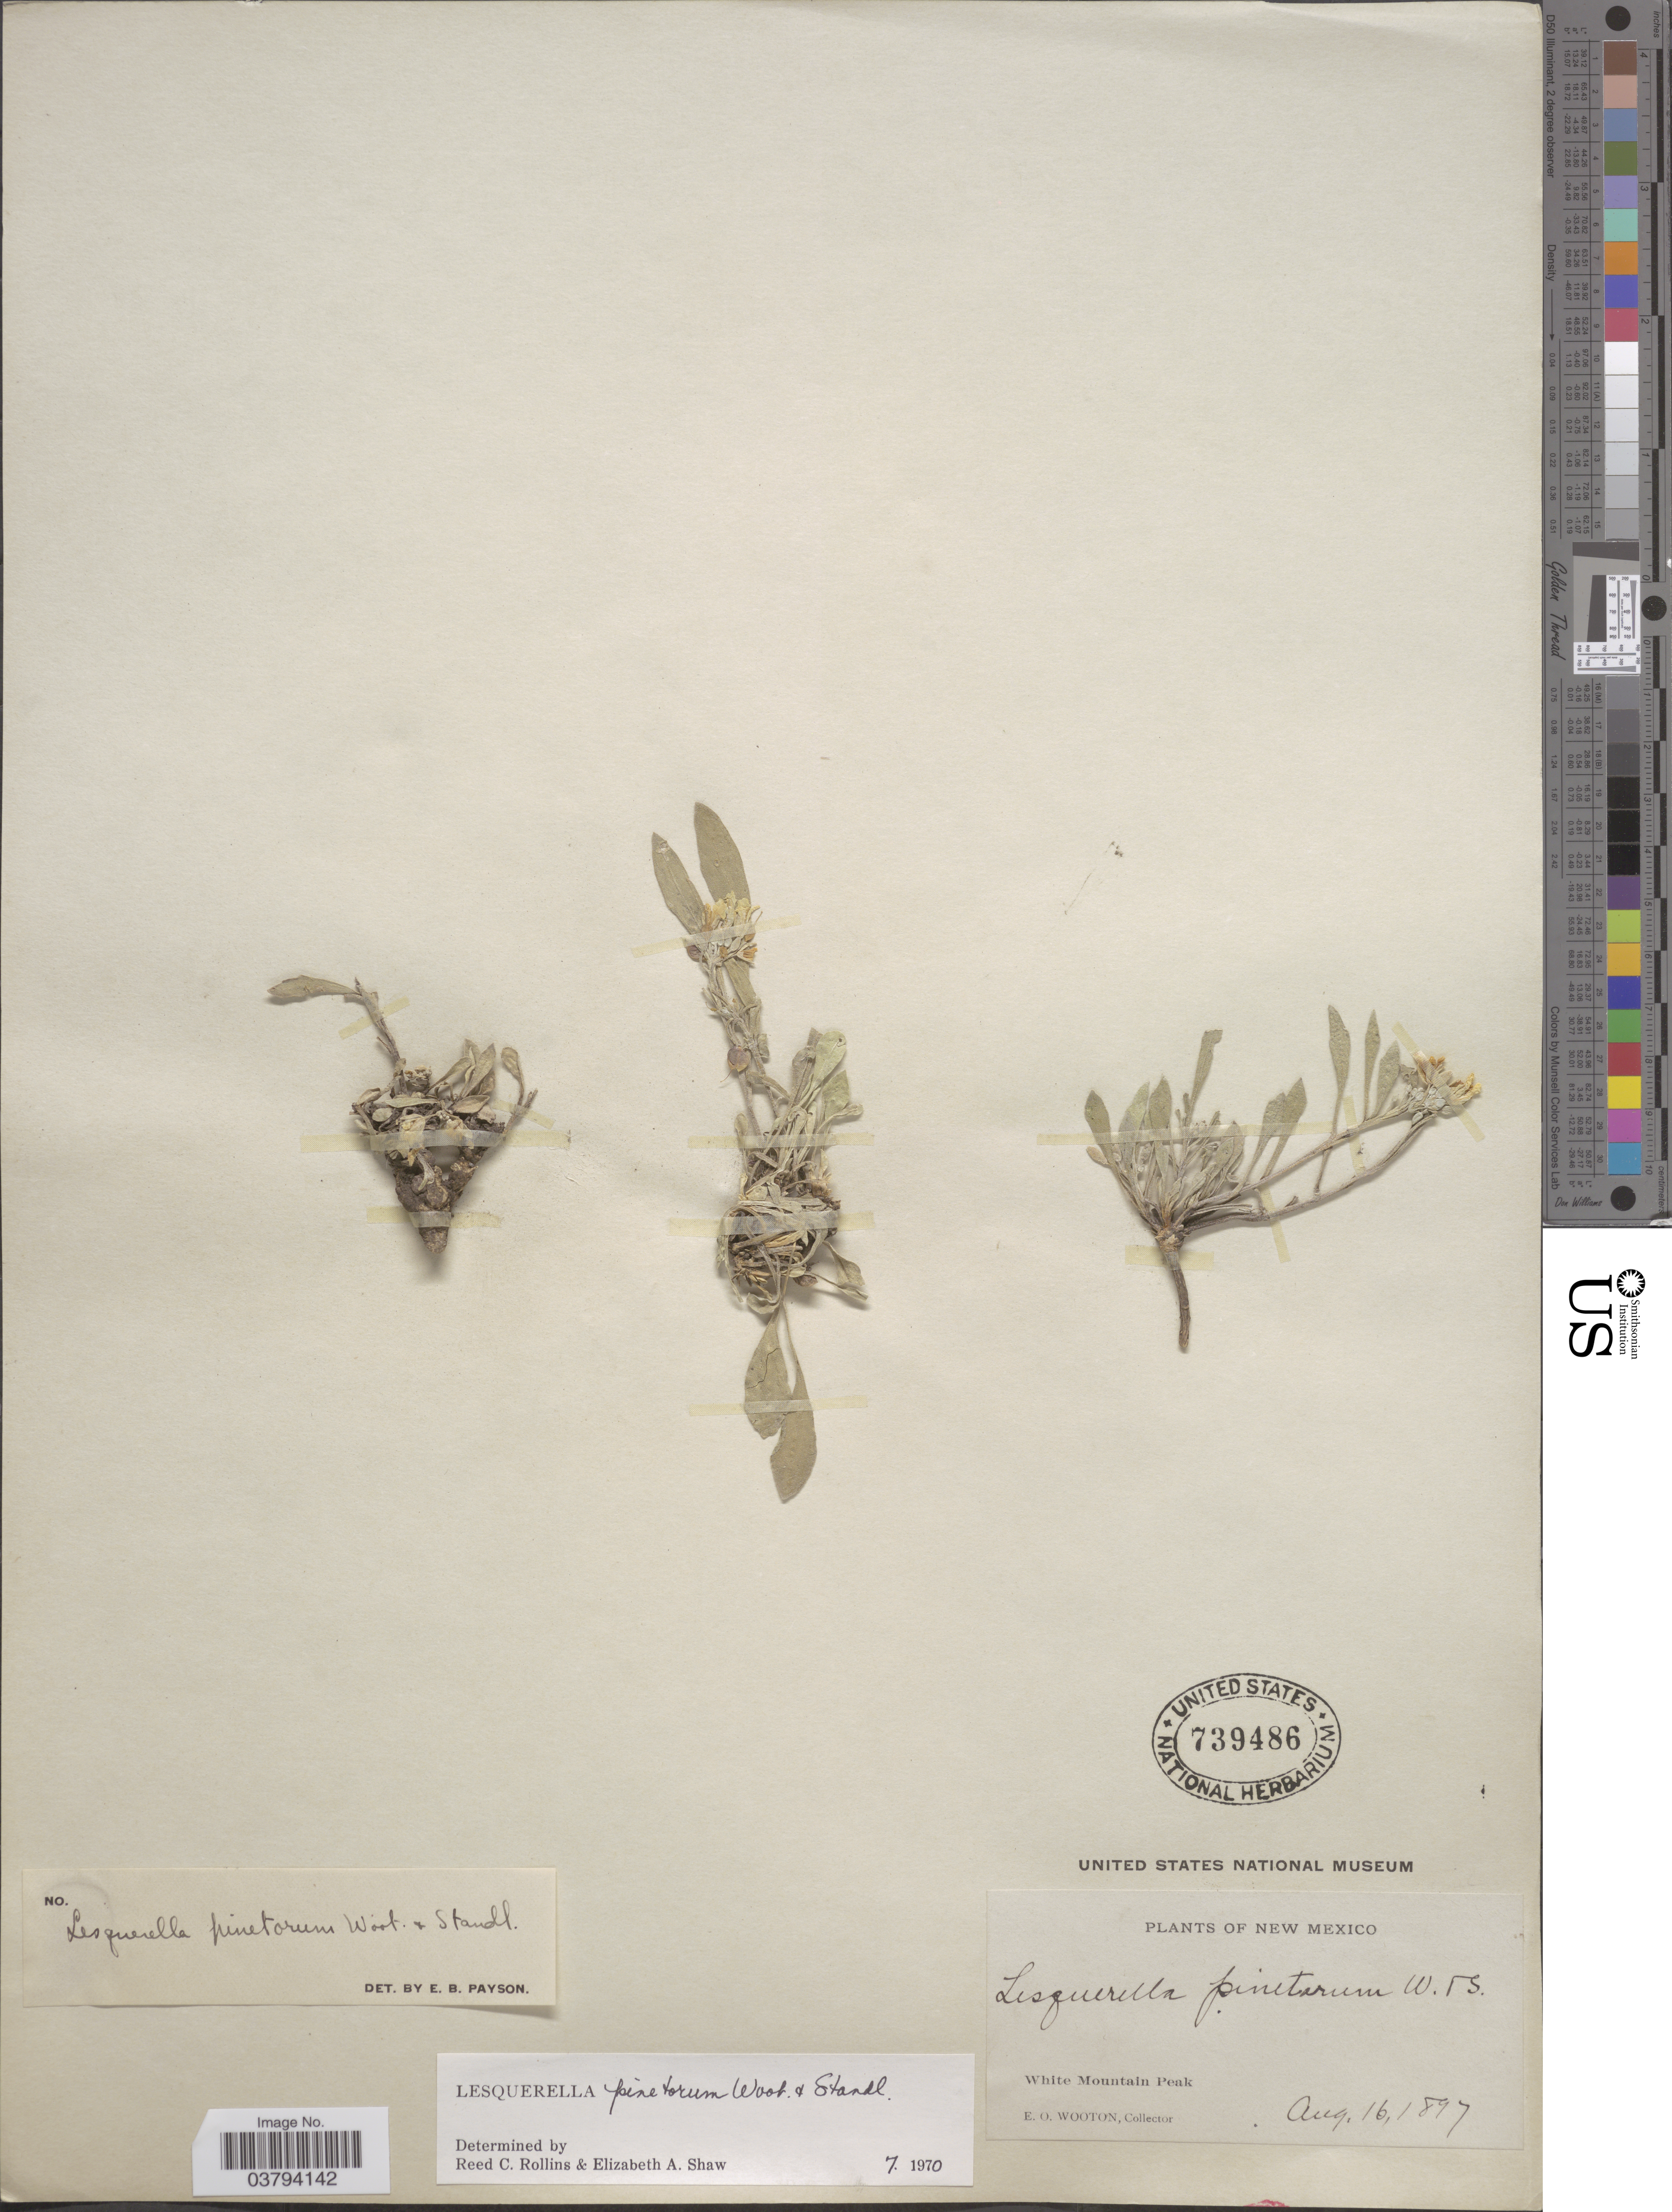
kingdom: Plantae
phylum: Tracheophyta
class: Magnoliopsida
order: Brassicales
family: Brassicaceae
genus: Lesquerella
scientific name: Lesquerella pinetorum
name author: Wooton & Standl.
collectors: E. O. Wooton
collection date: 1897-08-16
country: United States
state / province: New Mexico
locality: White Mountain Peak.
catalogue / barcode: US 739486